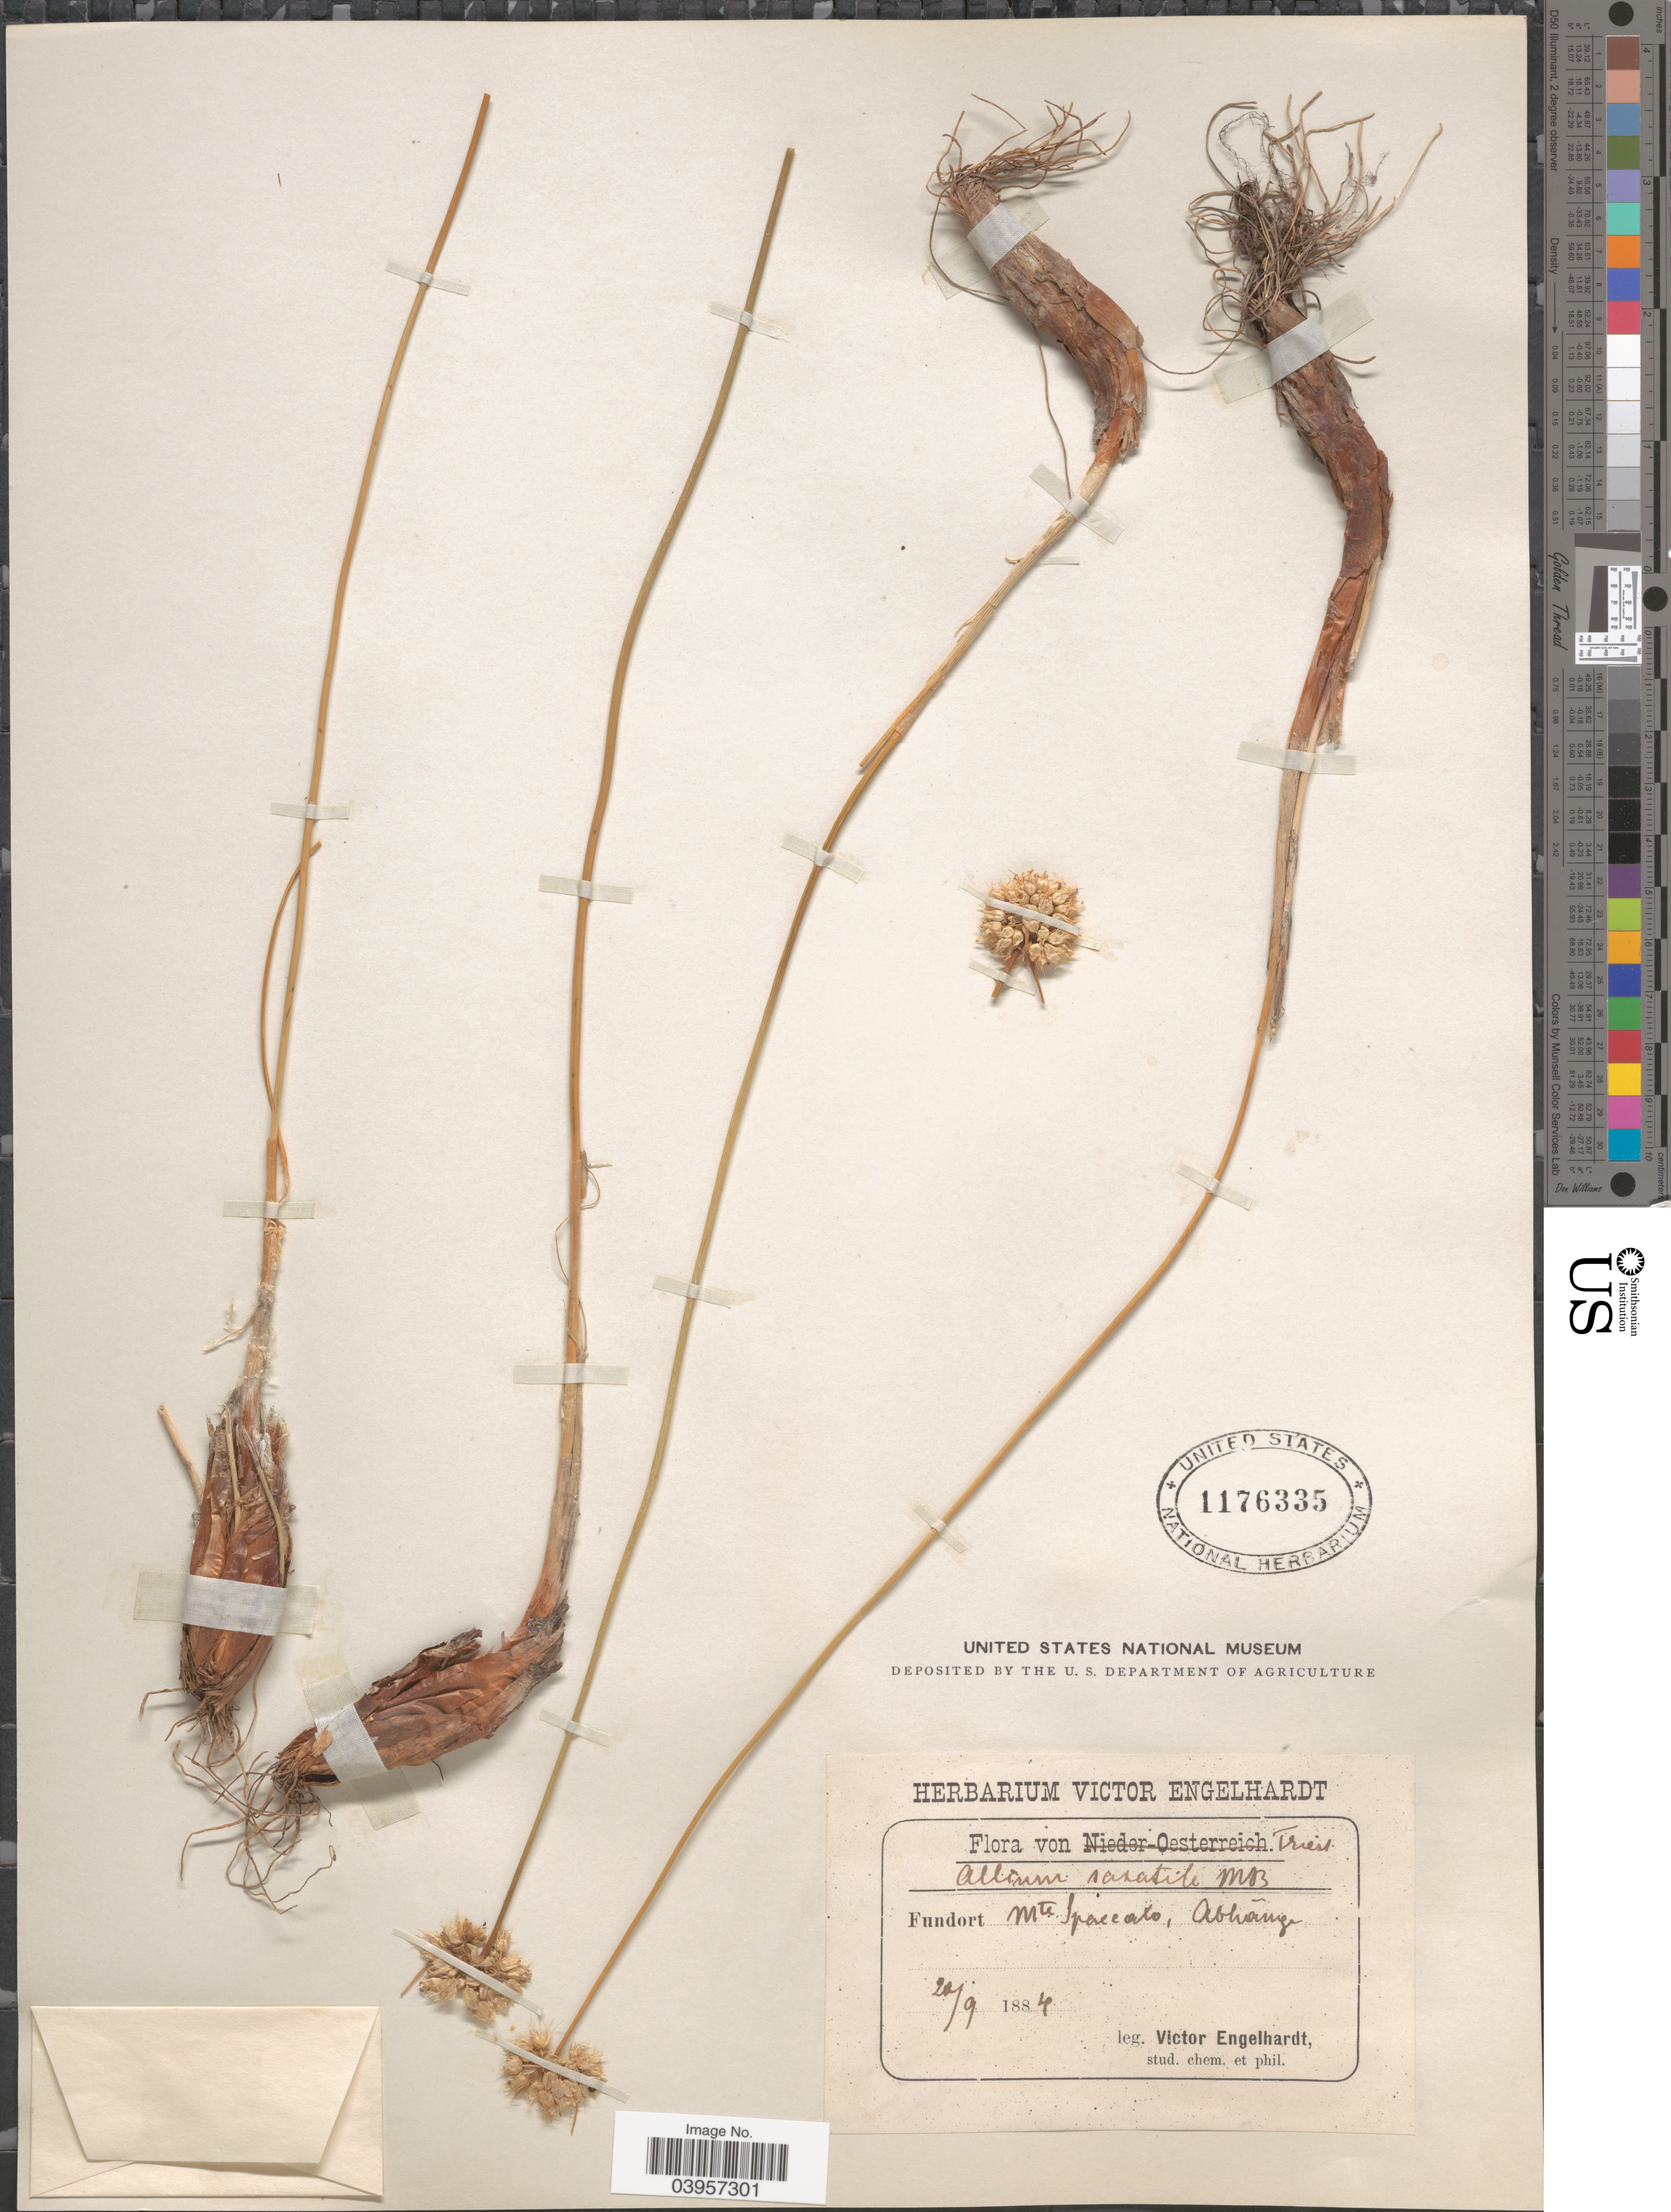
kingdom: Plantae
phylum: Tracheophyta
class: Liliopsida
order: Asparagales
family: Amaryllidaceae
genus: Allium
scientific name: Allium saxatile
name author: M. Bieb.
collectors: V. Engelhardt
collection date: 1884-09-20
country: Italy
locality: Triest. Mte Spaccato, Abhãnge.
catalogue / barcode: US 1176335